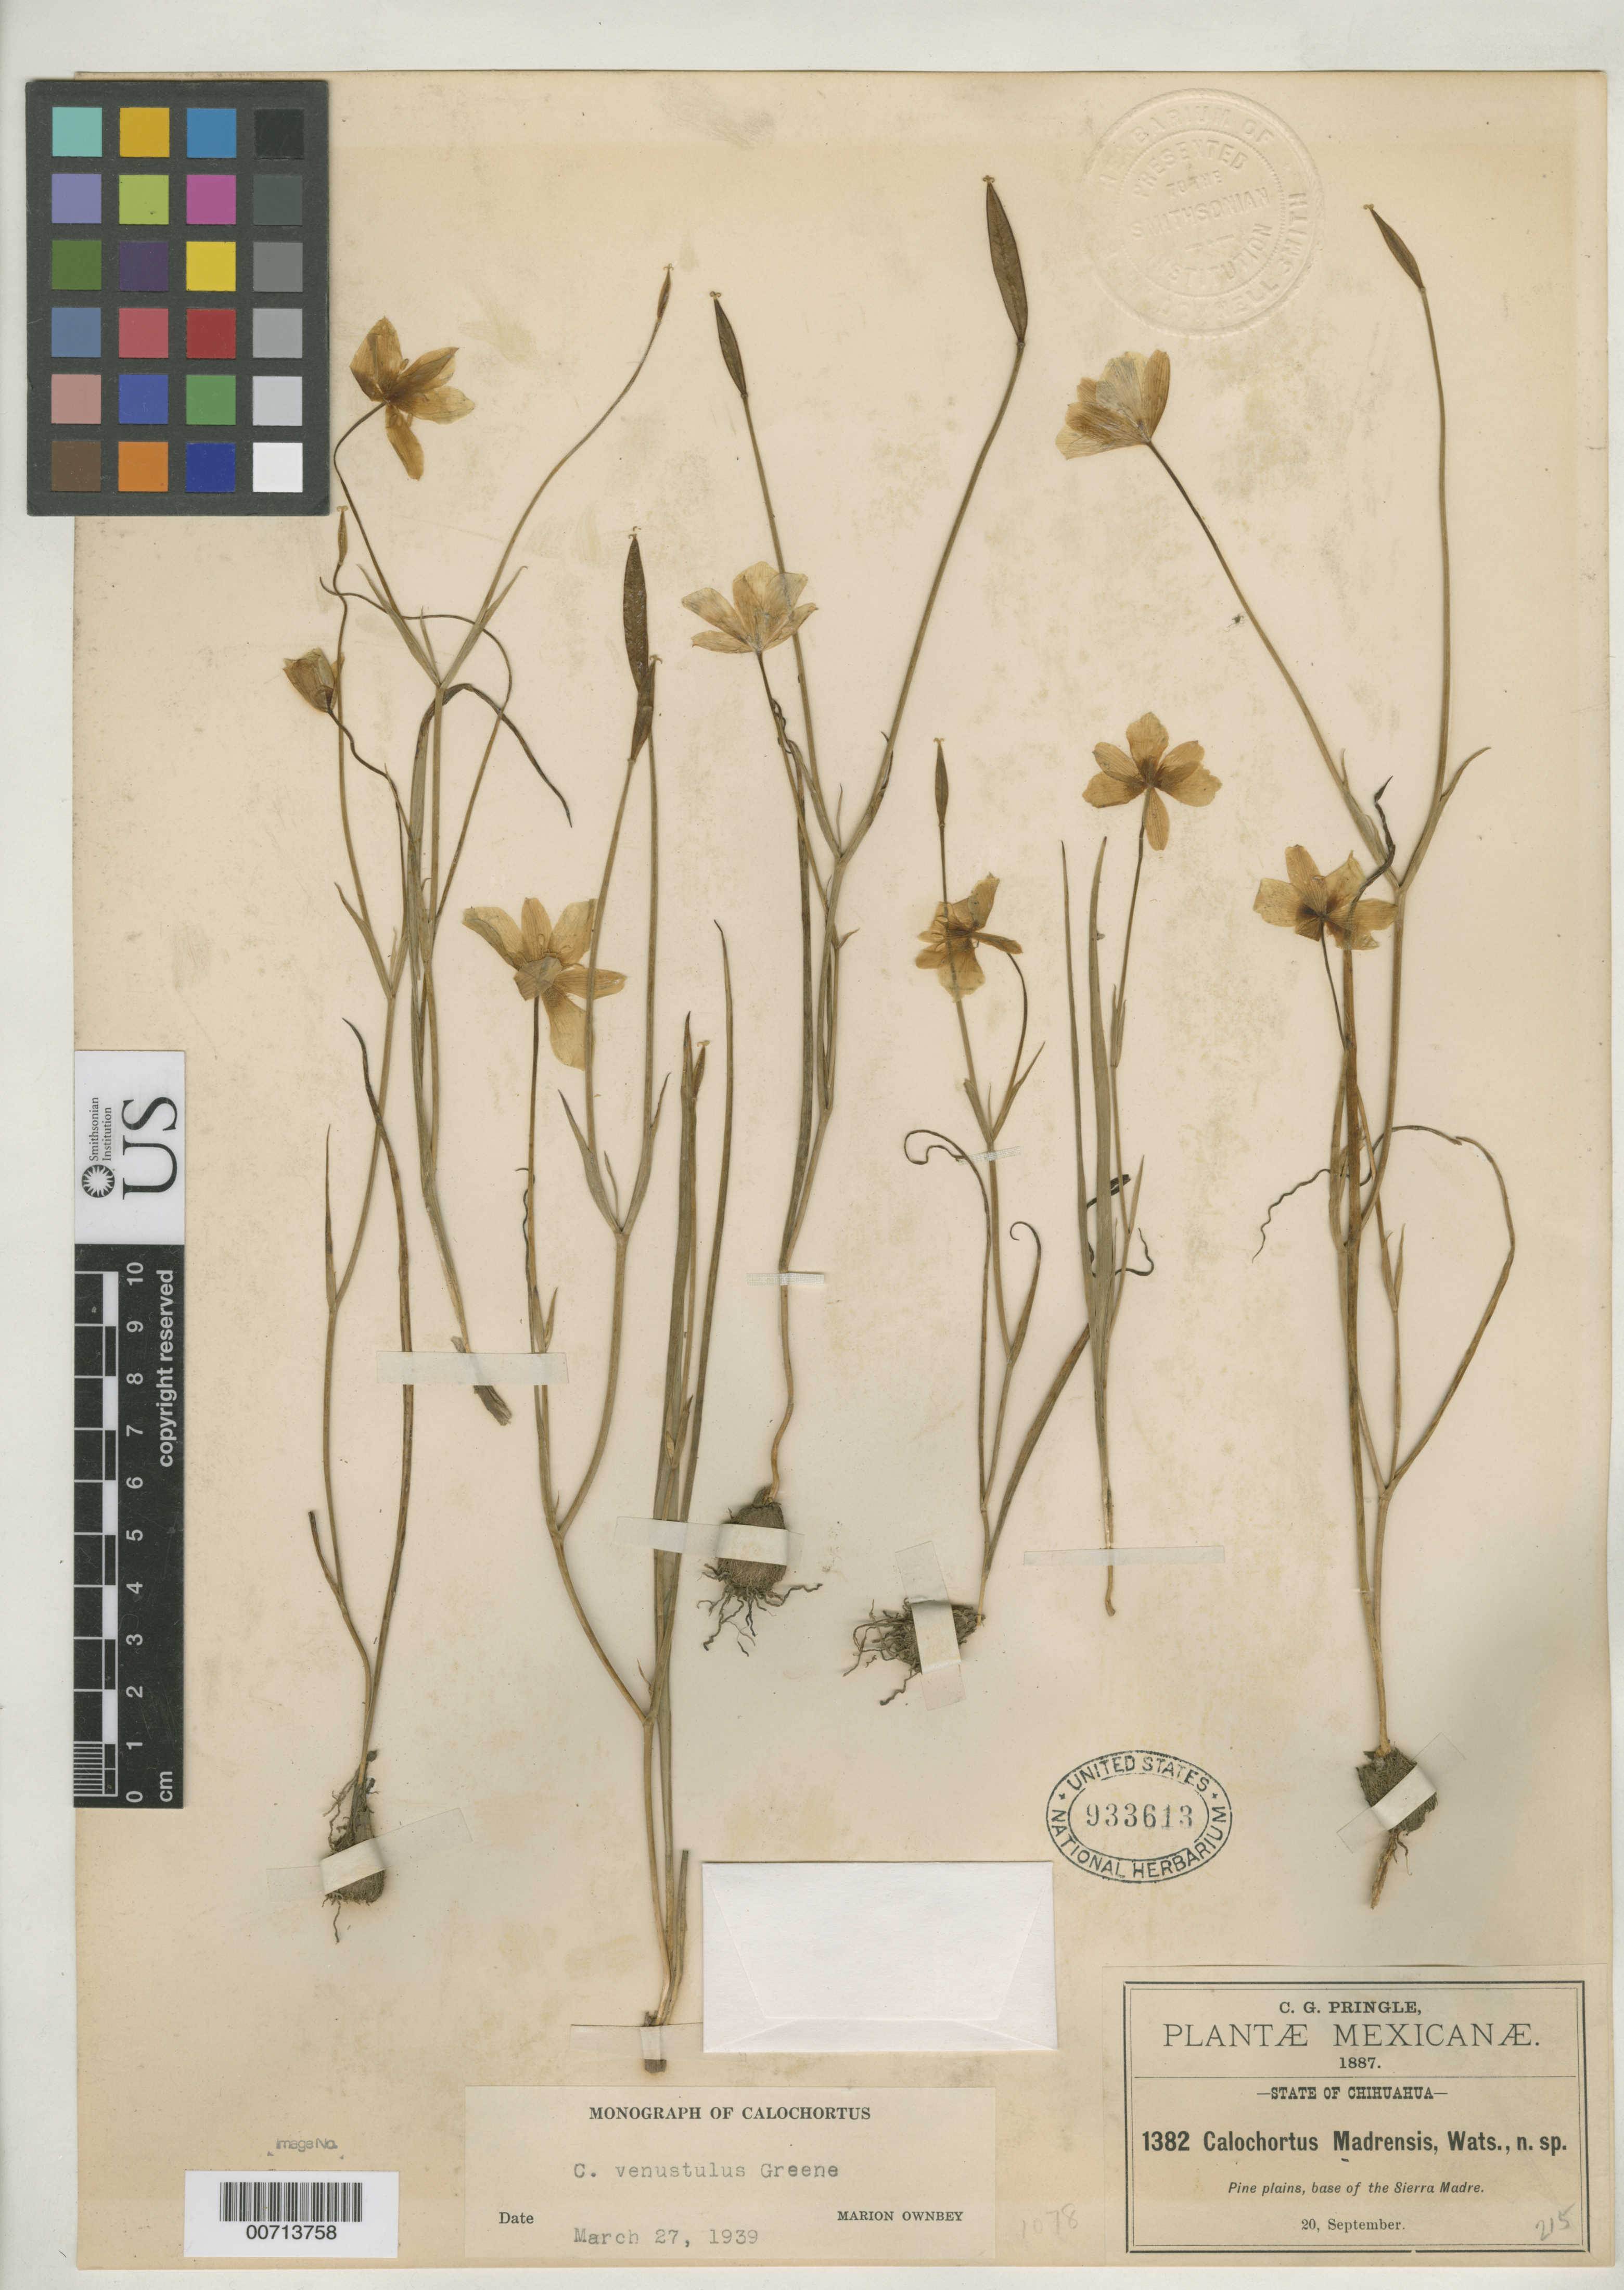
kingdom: Plantae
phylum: Tracheophyta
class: Liliopsida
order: Liliales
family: Liliaceae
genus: Calochortus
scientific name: Calochortus madrensis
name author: S. Watson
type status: Type Collection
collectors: C. G. Pringle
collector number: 1382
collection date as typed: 20 Sep 1887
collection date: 1887-09-20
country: Mexico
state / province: Chihuahua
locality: Base of Sierra Madre.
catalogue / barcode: US 933613